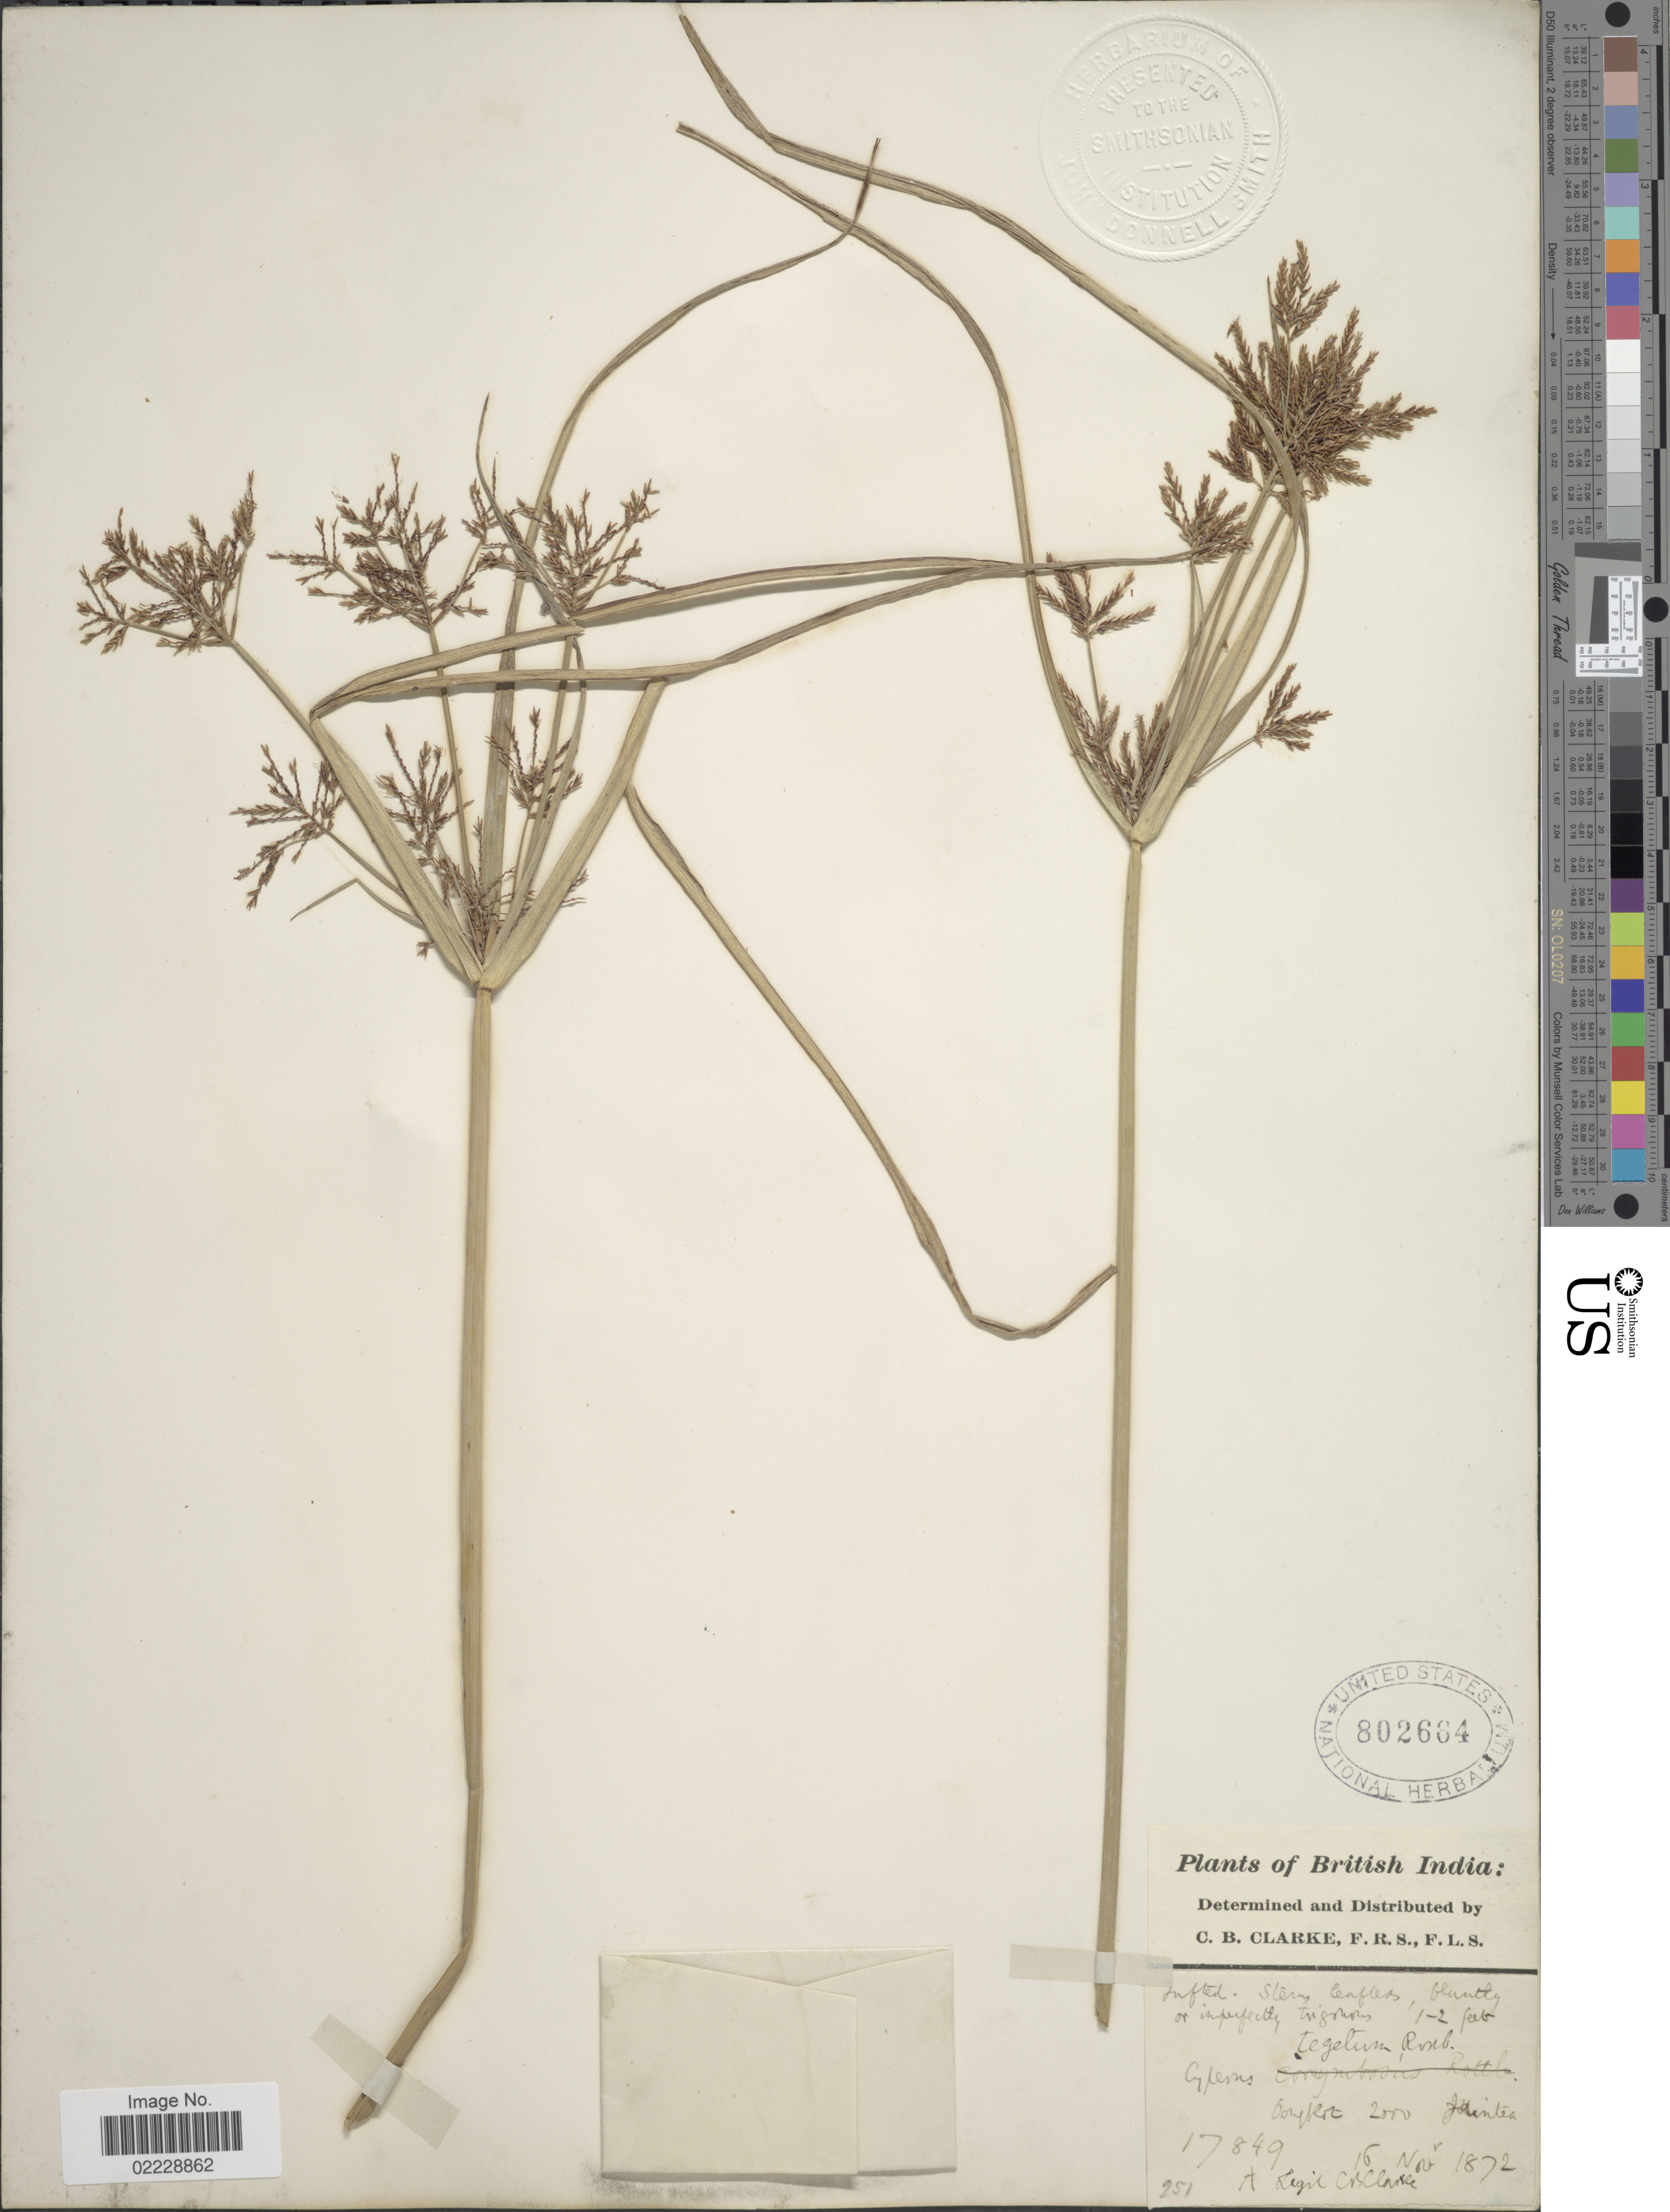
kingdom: Plantae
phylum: Tracheophyta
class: Liliopsida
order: Poales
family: Cyperaceae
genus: Cyperus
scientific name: Cyperus pangorei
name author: Rottb.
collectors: C. B. Clarke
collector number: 17849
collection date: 1872-11-16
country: India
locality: British India. Oongkot, Jaintea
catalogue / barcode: US 802664